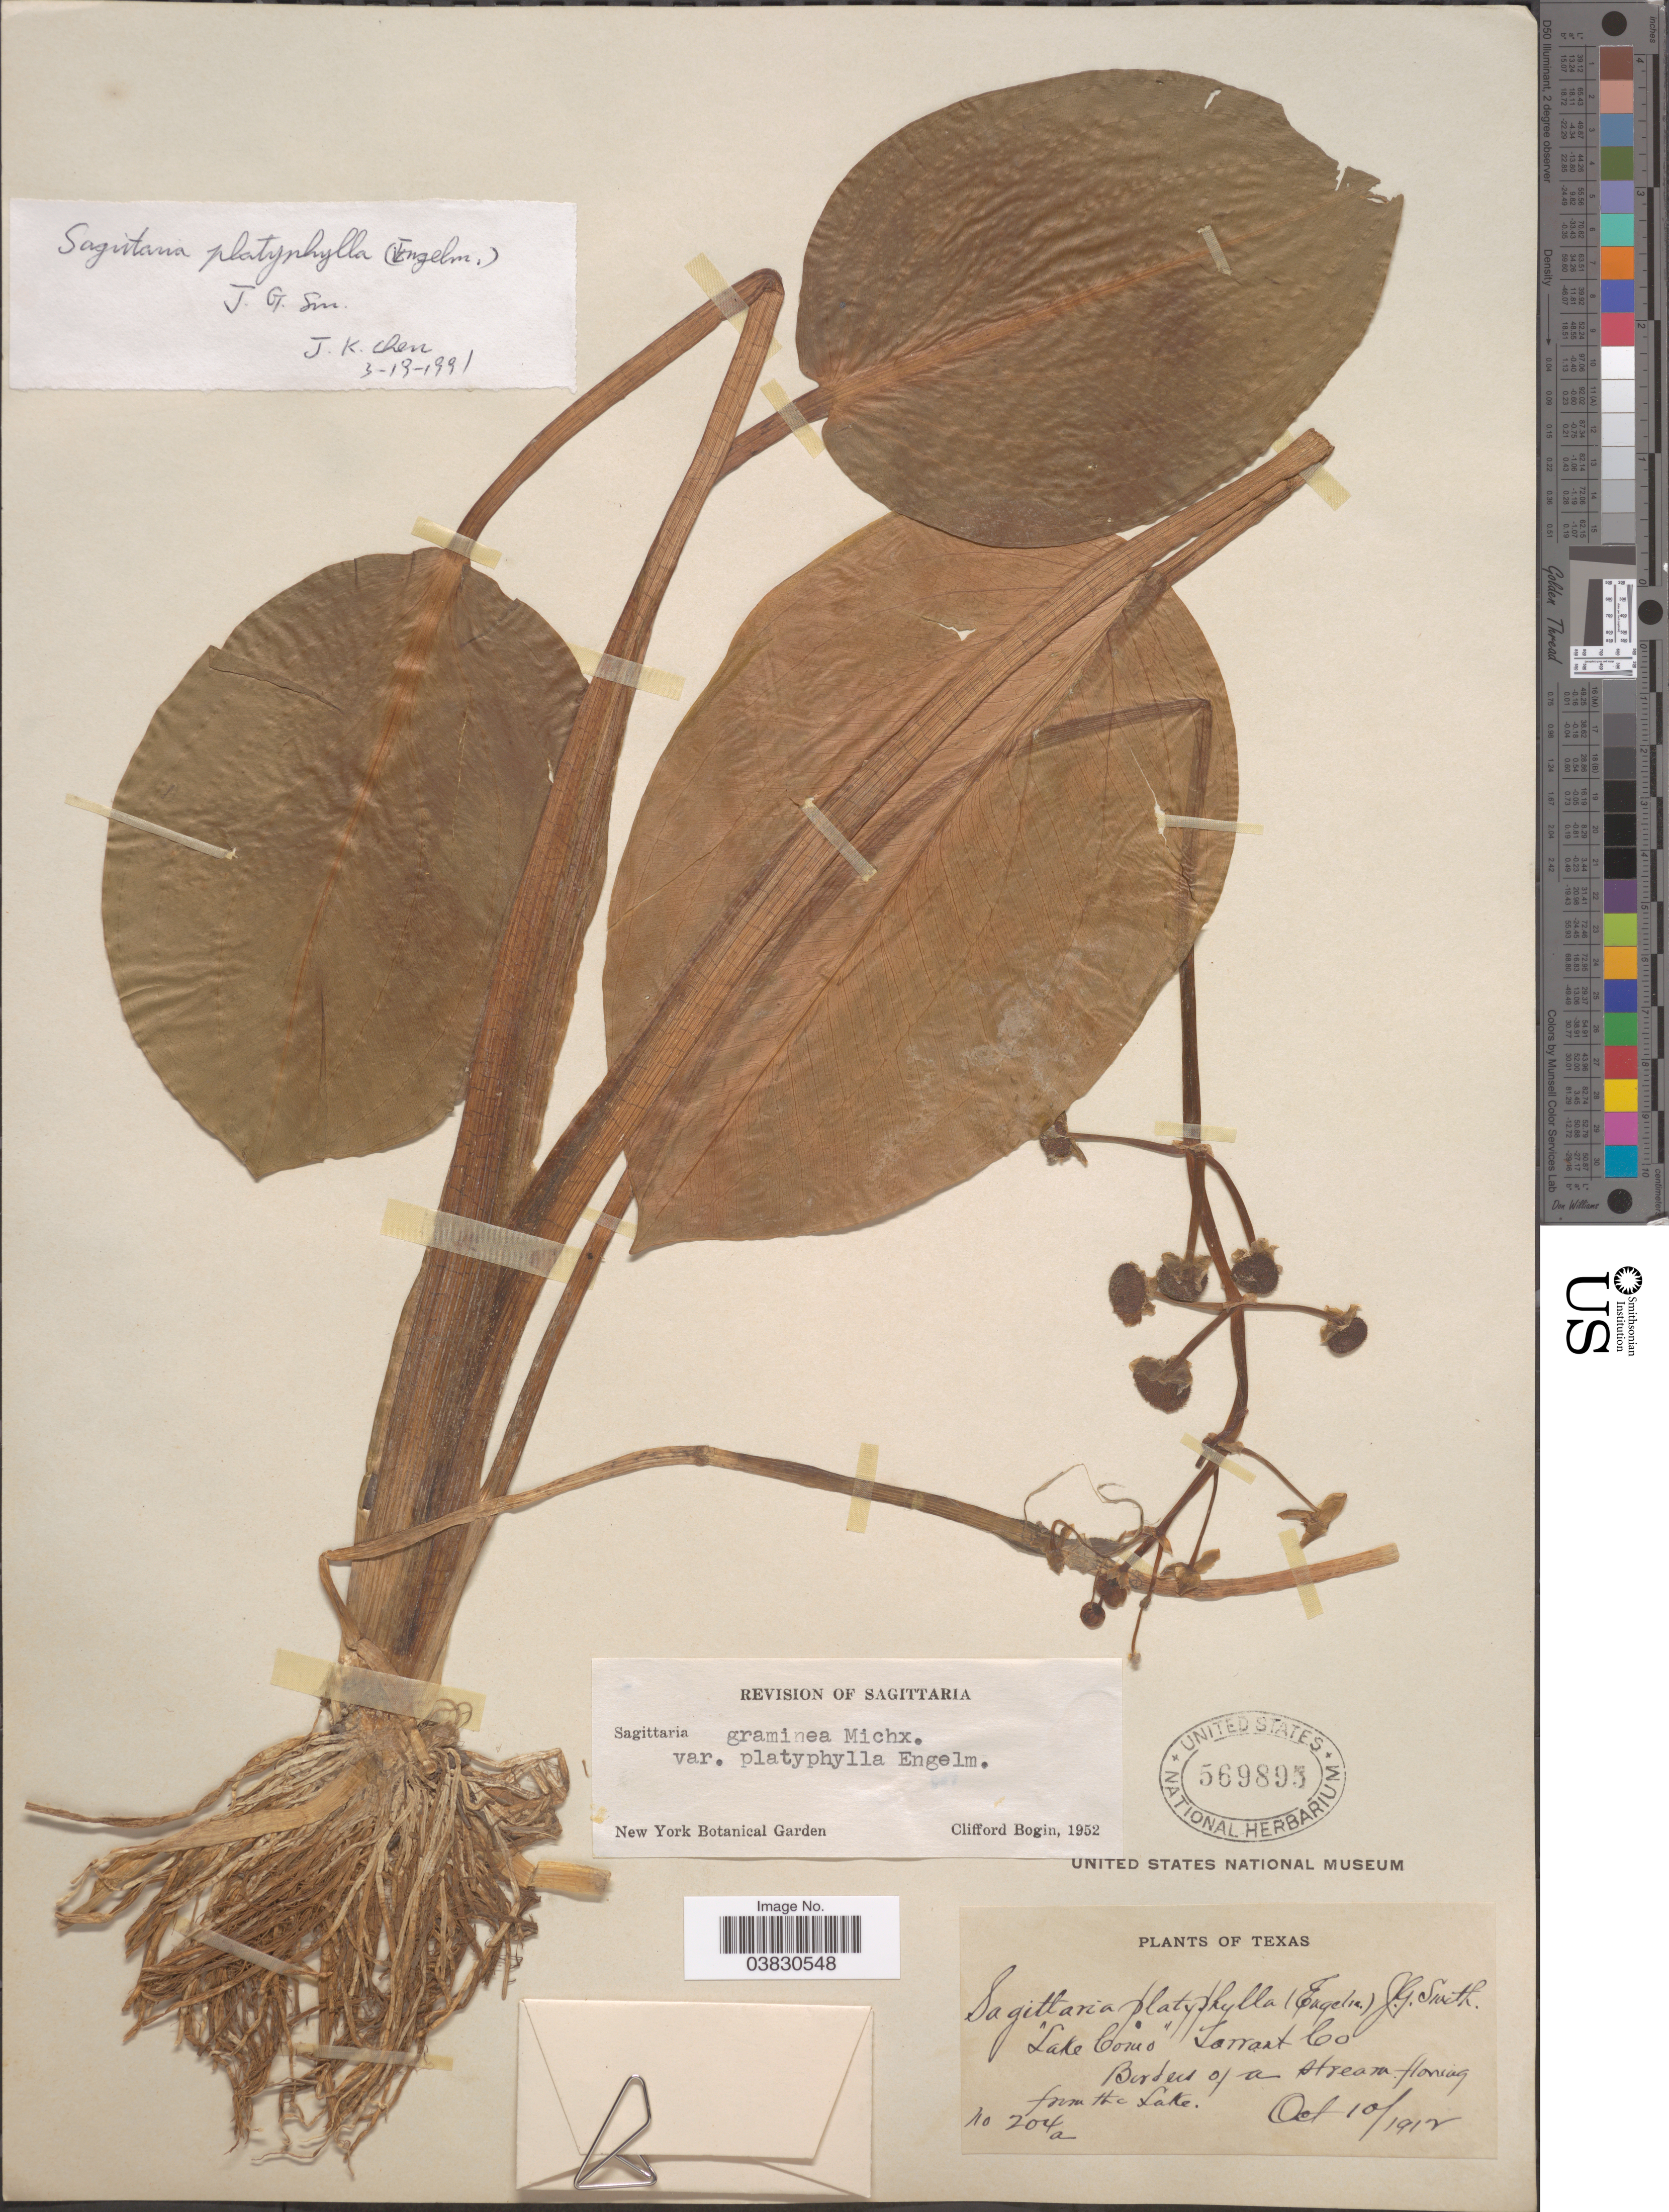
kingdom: Plantae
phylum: Tracheophyta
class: Liliopsida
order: Alismatales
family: Alismataceae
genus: Sagittaria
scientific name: Sagittaria platyphylla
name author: (Englem.) J.G. Sm.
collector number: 204a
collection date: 1912-10-10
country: United States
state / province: Texas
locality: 'Lake Como' Tarrant Co. Borders of a stream.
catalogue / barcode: US 569895